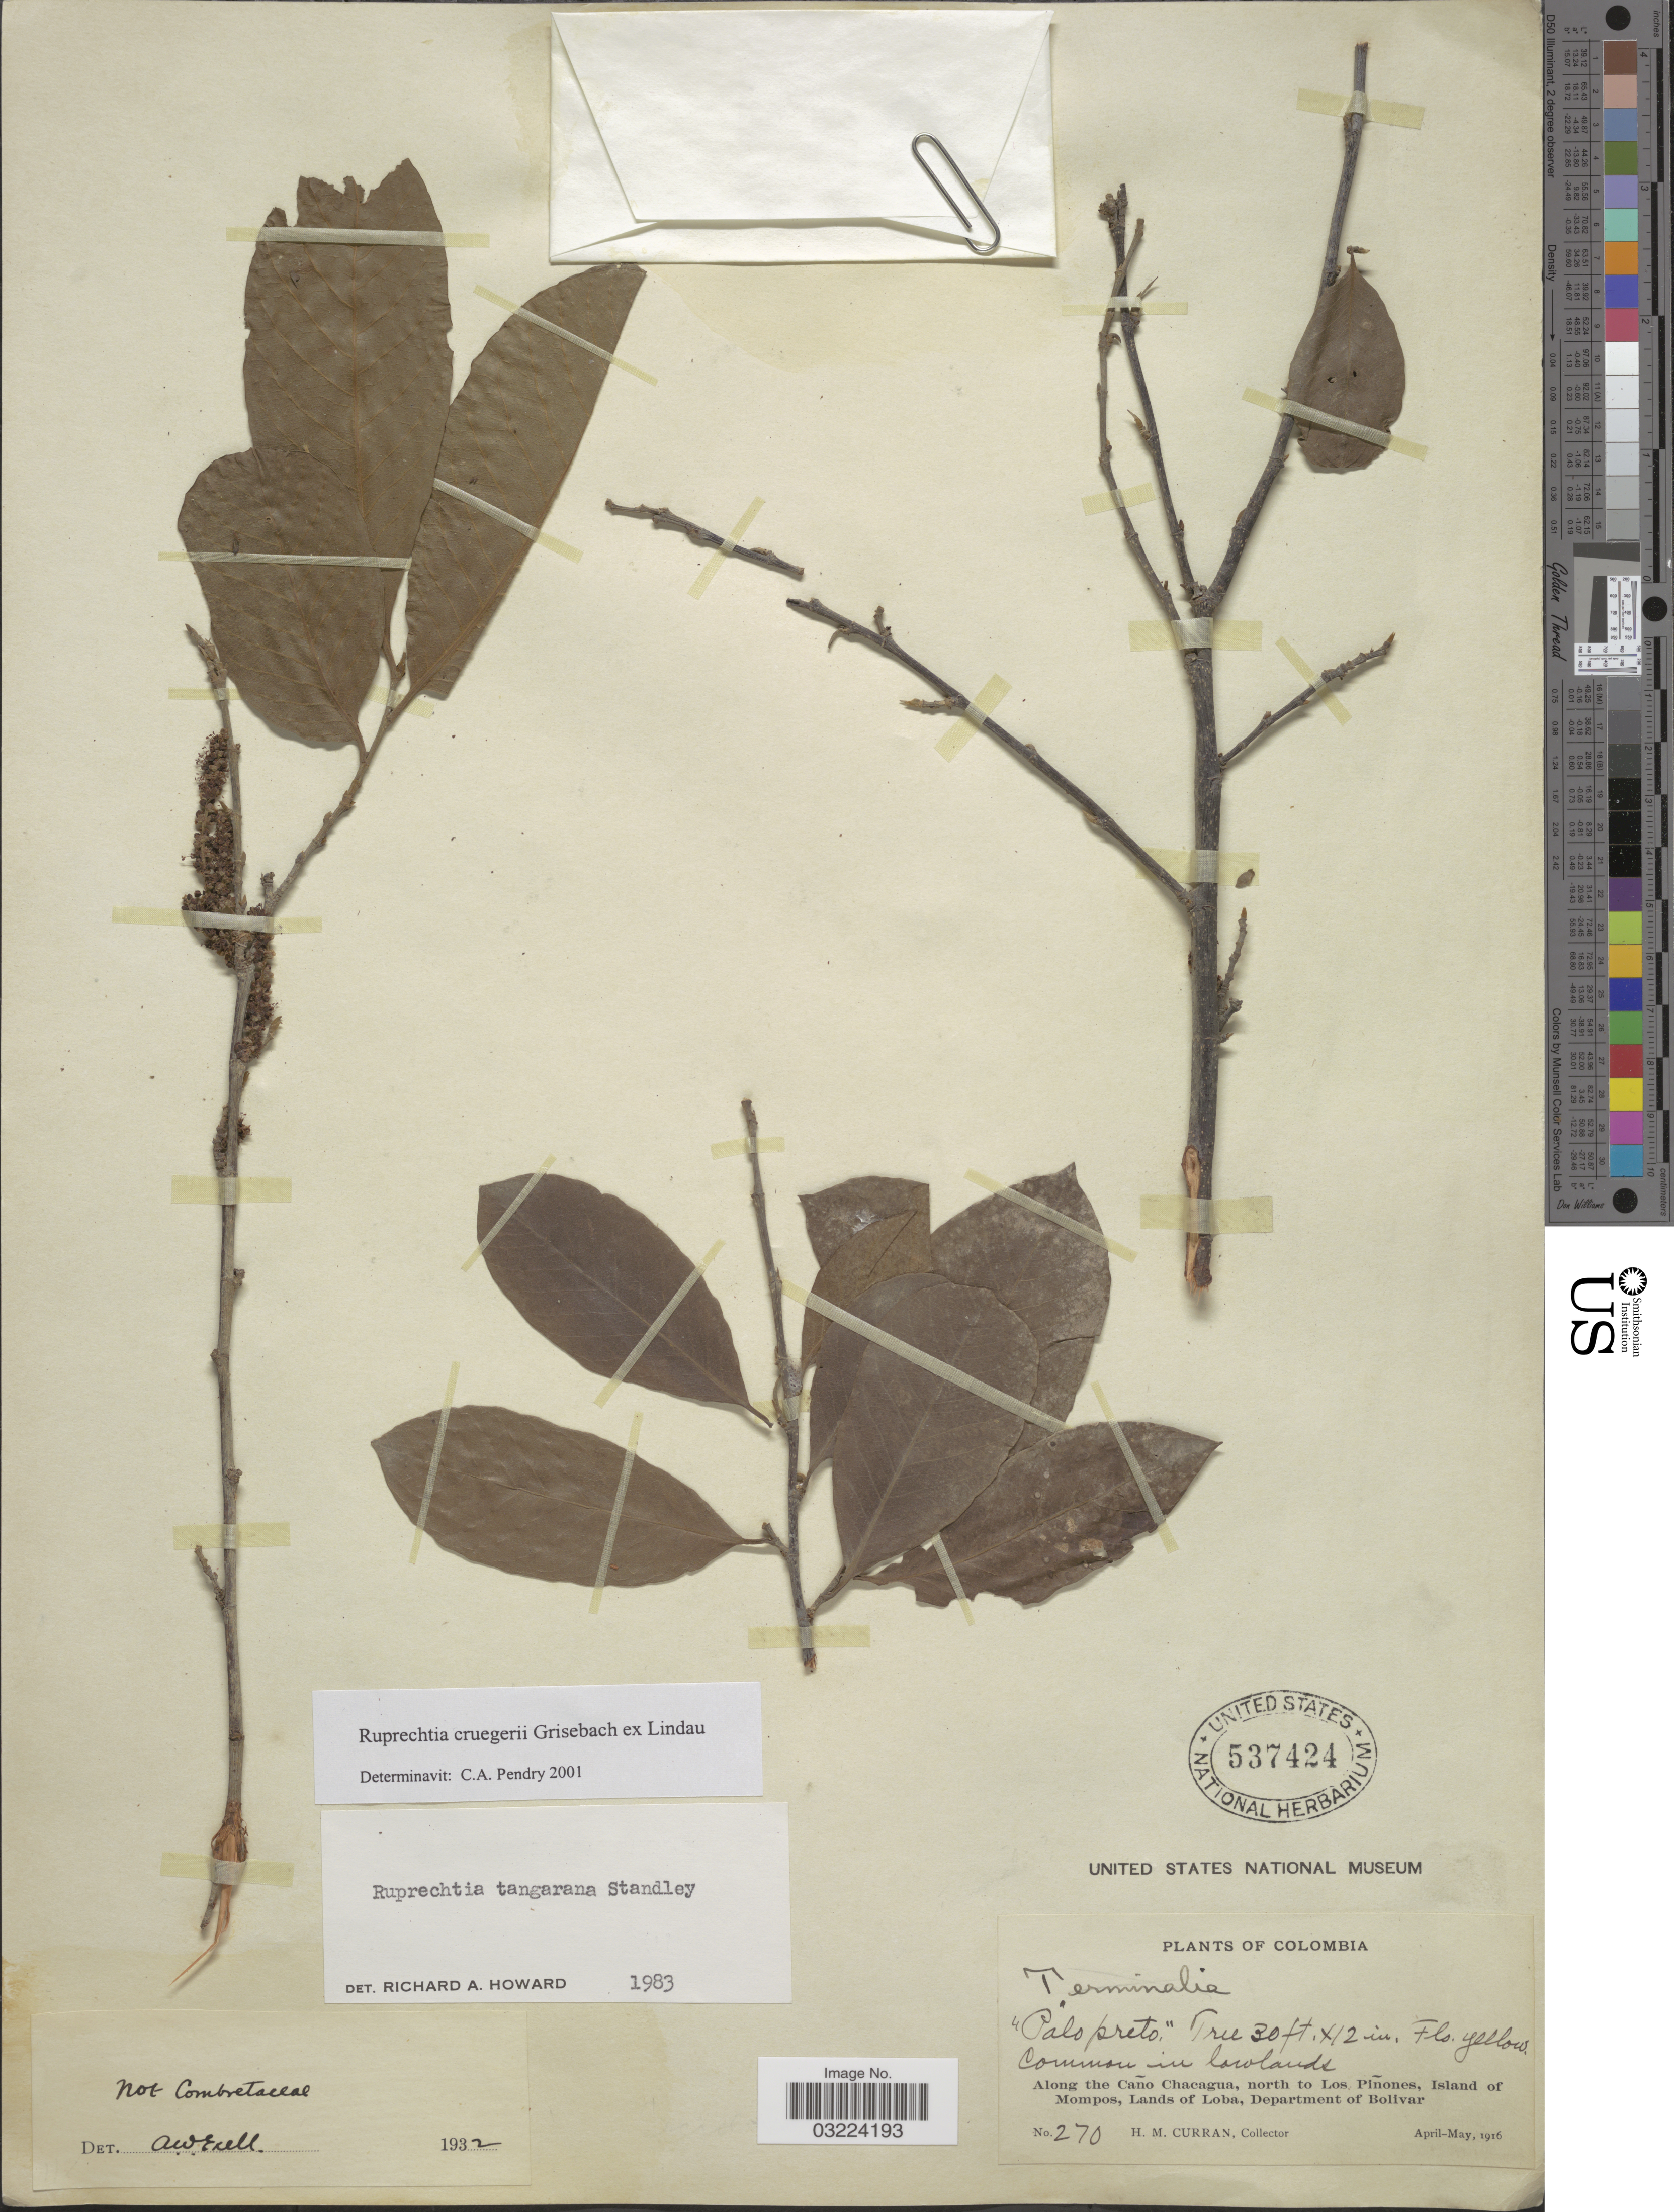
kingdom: Plantae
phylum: Tracheophyta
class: Magnoliopsida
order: Caryophyllales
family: Polygonaceae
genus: Ruprechtia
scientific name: Ruprechtia cruegeri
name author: Griseb. ex Lindau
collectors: H. M. Curran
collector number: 270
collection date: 1916-04/1916-05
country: Colombia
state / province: Bolívar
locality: Along the Caño Chacagua, north to Los Piñones, Island of Mompos, Lands of Loba, Department of Bolivar.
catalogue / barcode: US 537424